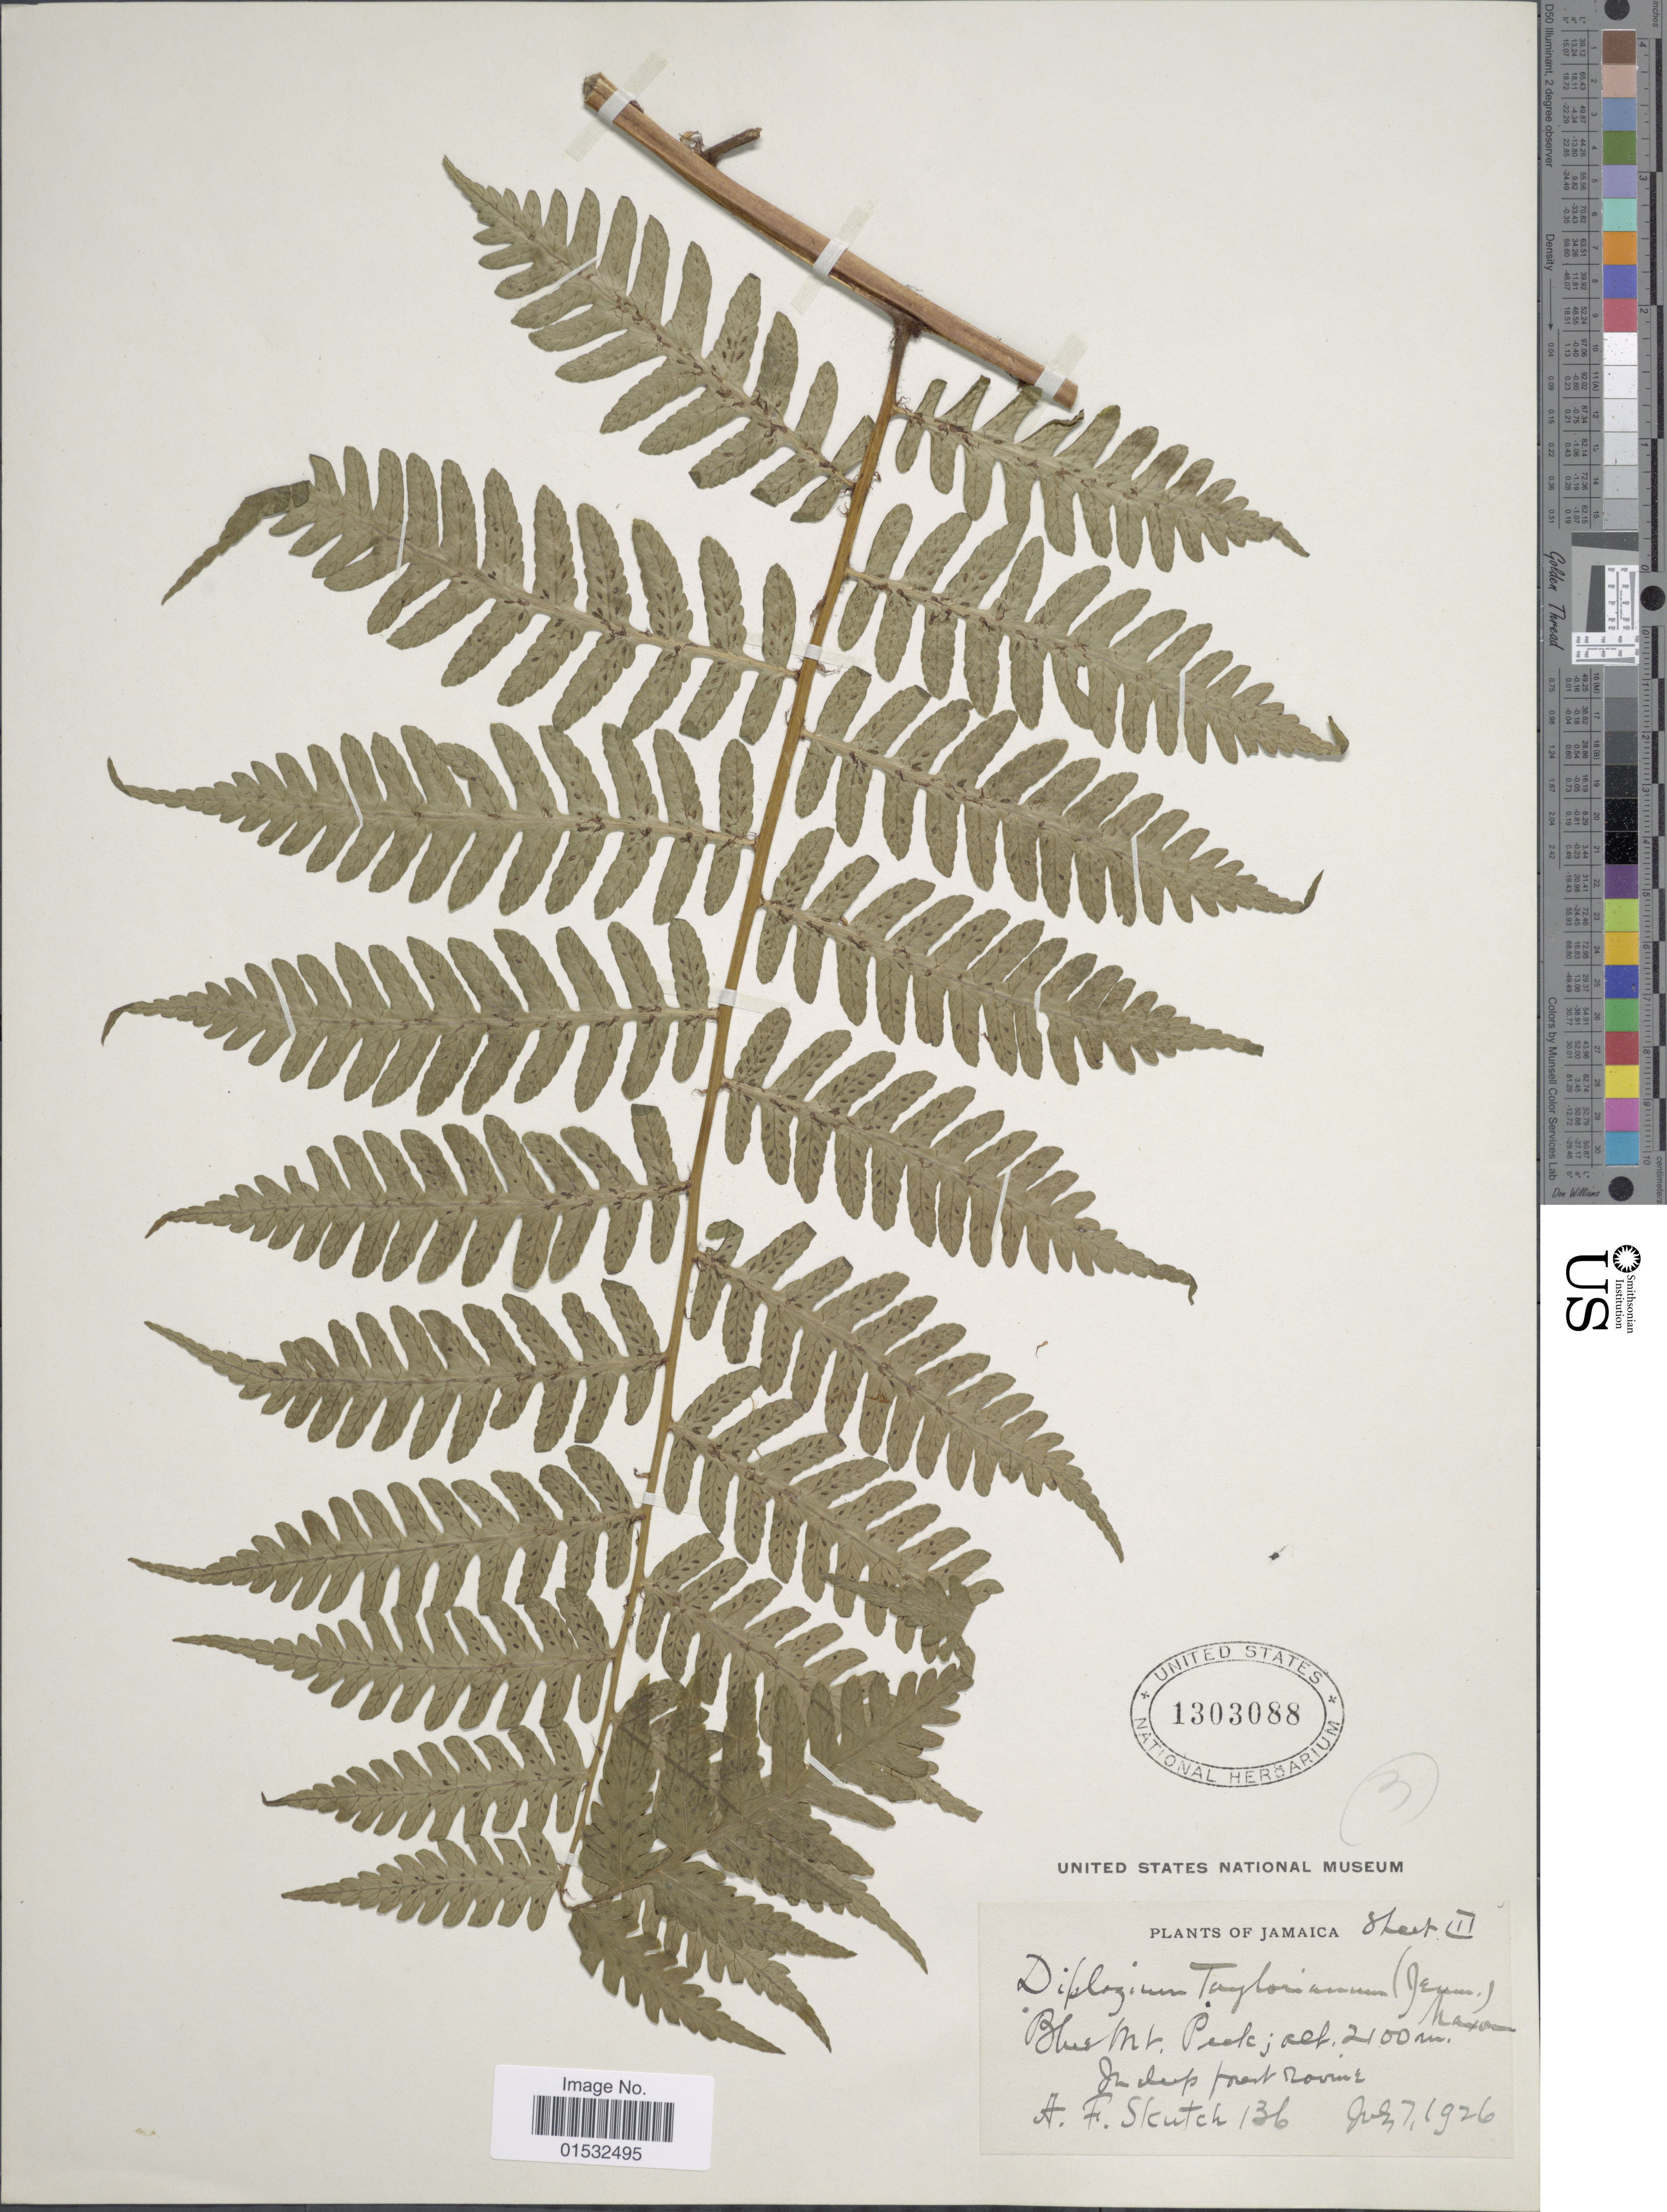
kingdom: Plantae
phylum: Tracheophyta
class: Polypodiopsida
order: Polypodiales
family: Athyriaceae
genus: Diplazium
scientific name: Diplazium taylorianum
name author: (Jenman) Maxon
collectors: A. F. Skutch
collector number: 136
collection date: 1926-07-07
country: Jamaica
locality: Blue Mt. Peak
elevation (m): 2100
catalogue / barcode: US 1303088